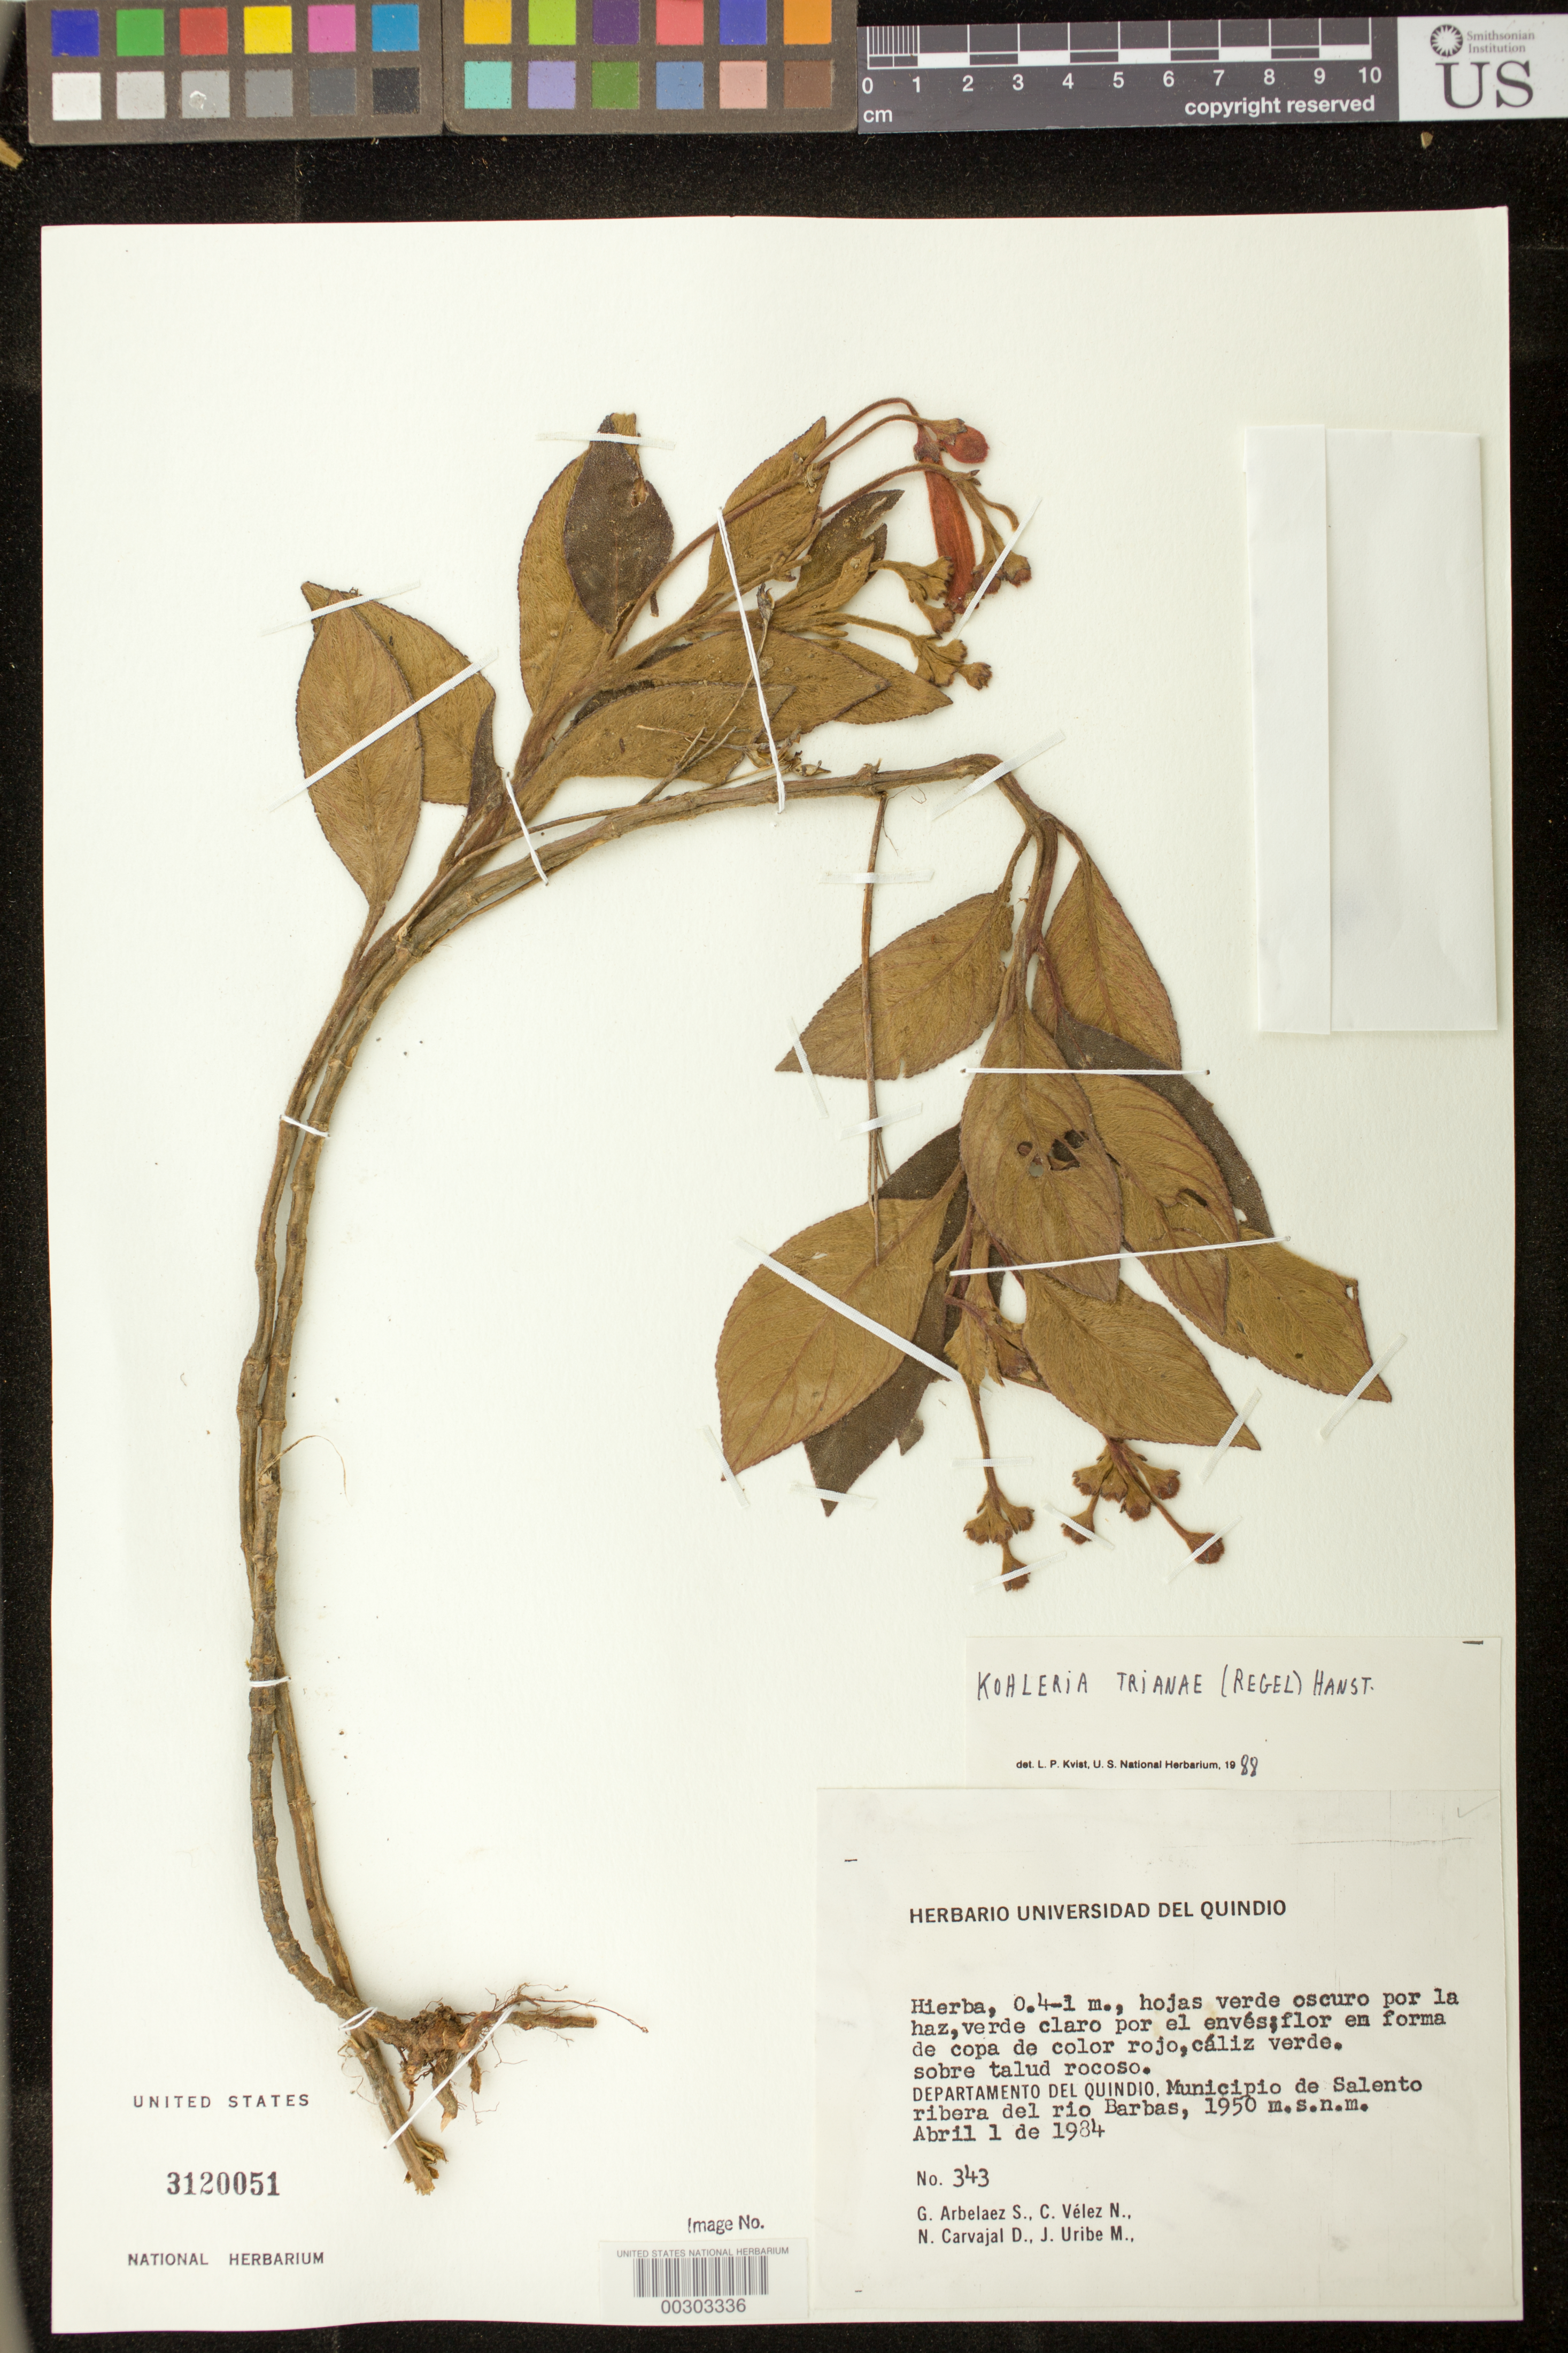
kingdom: Plantae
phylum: Tracheophyta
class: Magnoliopsida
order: Lamiales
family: Gesneriaceae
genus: Kohleria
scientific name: Kohleria trianae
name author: (Regel) Hanst.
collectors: G. Arbelaez S., C. Vélez N., N. Carvajal D. & J. Uribe M.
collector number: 343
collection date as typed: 01 Apr 1984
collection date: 1984-04-01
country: Colombia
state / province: Quindío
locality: Mun. of Salento Ribera del Rio Barbas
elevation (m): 1950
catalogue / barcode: US 3120051